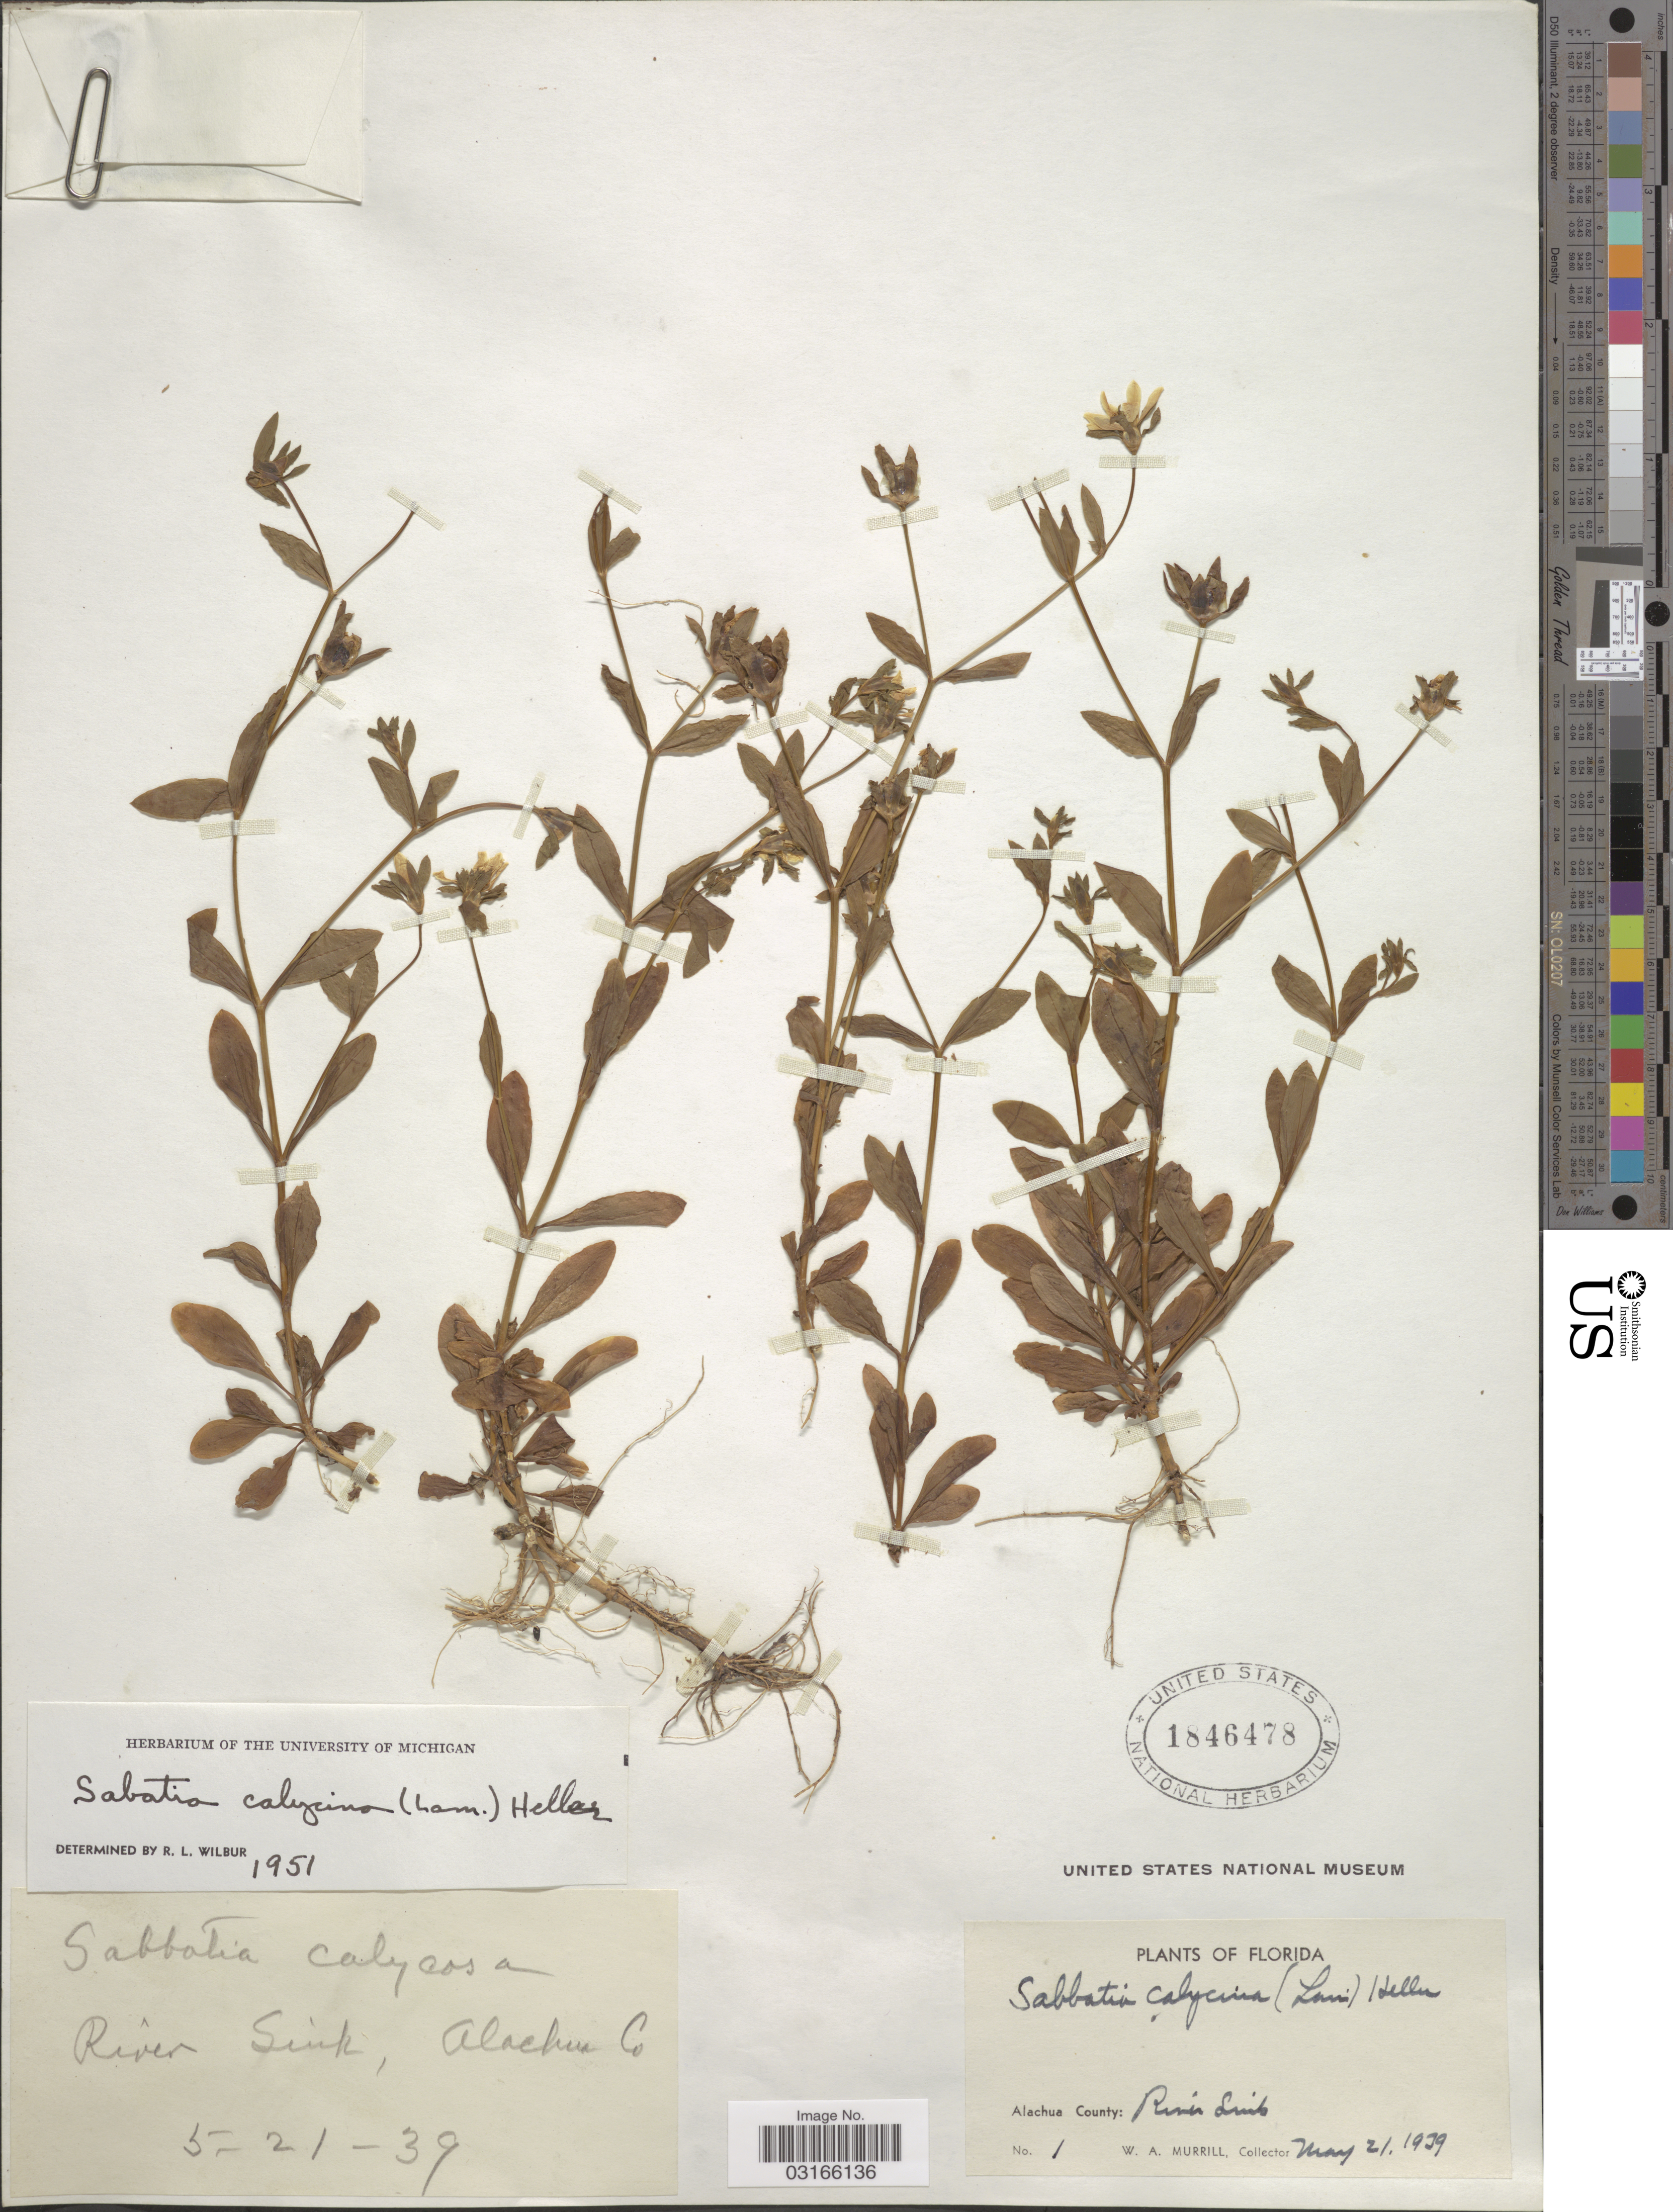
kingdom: Plantae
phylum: Tracheophyta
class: Magnoliopsida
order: Gentianales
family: Gentianaceae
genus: Sabatia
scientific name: Sabatia calycina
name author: (Lam.) A. Heller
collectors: W. A. Murrill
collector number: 1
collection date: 1939-05-21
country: United States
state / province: Florida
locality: Alachua County: River Sink.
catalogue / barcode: US 1846478